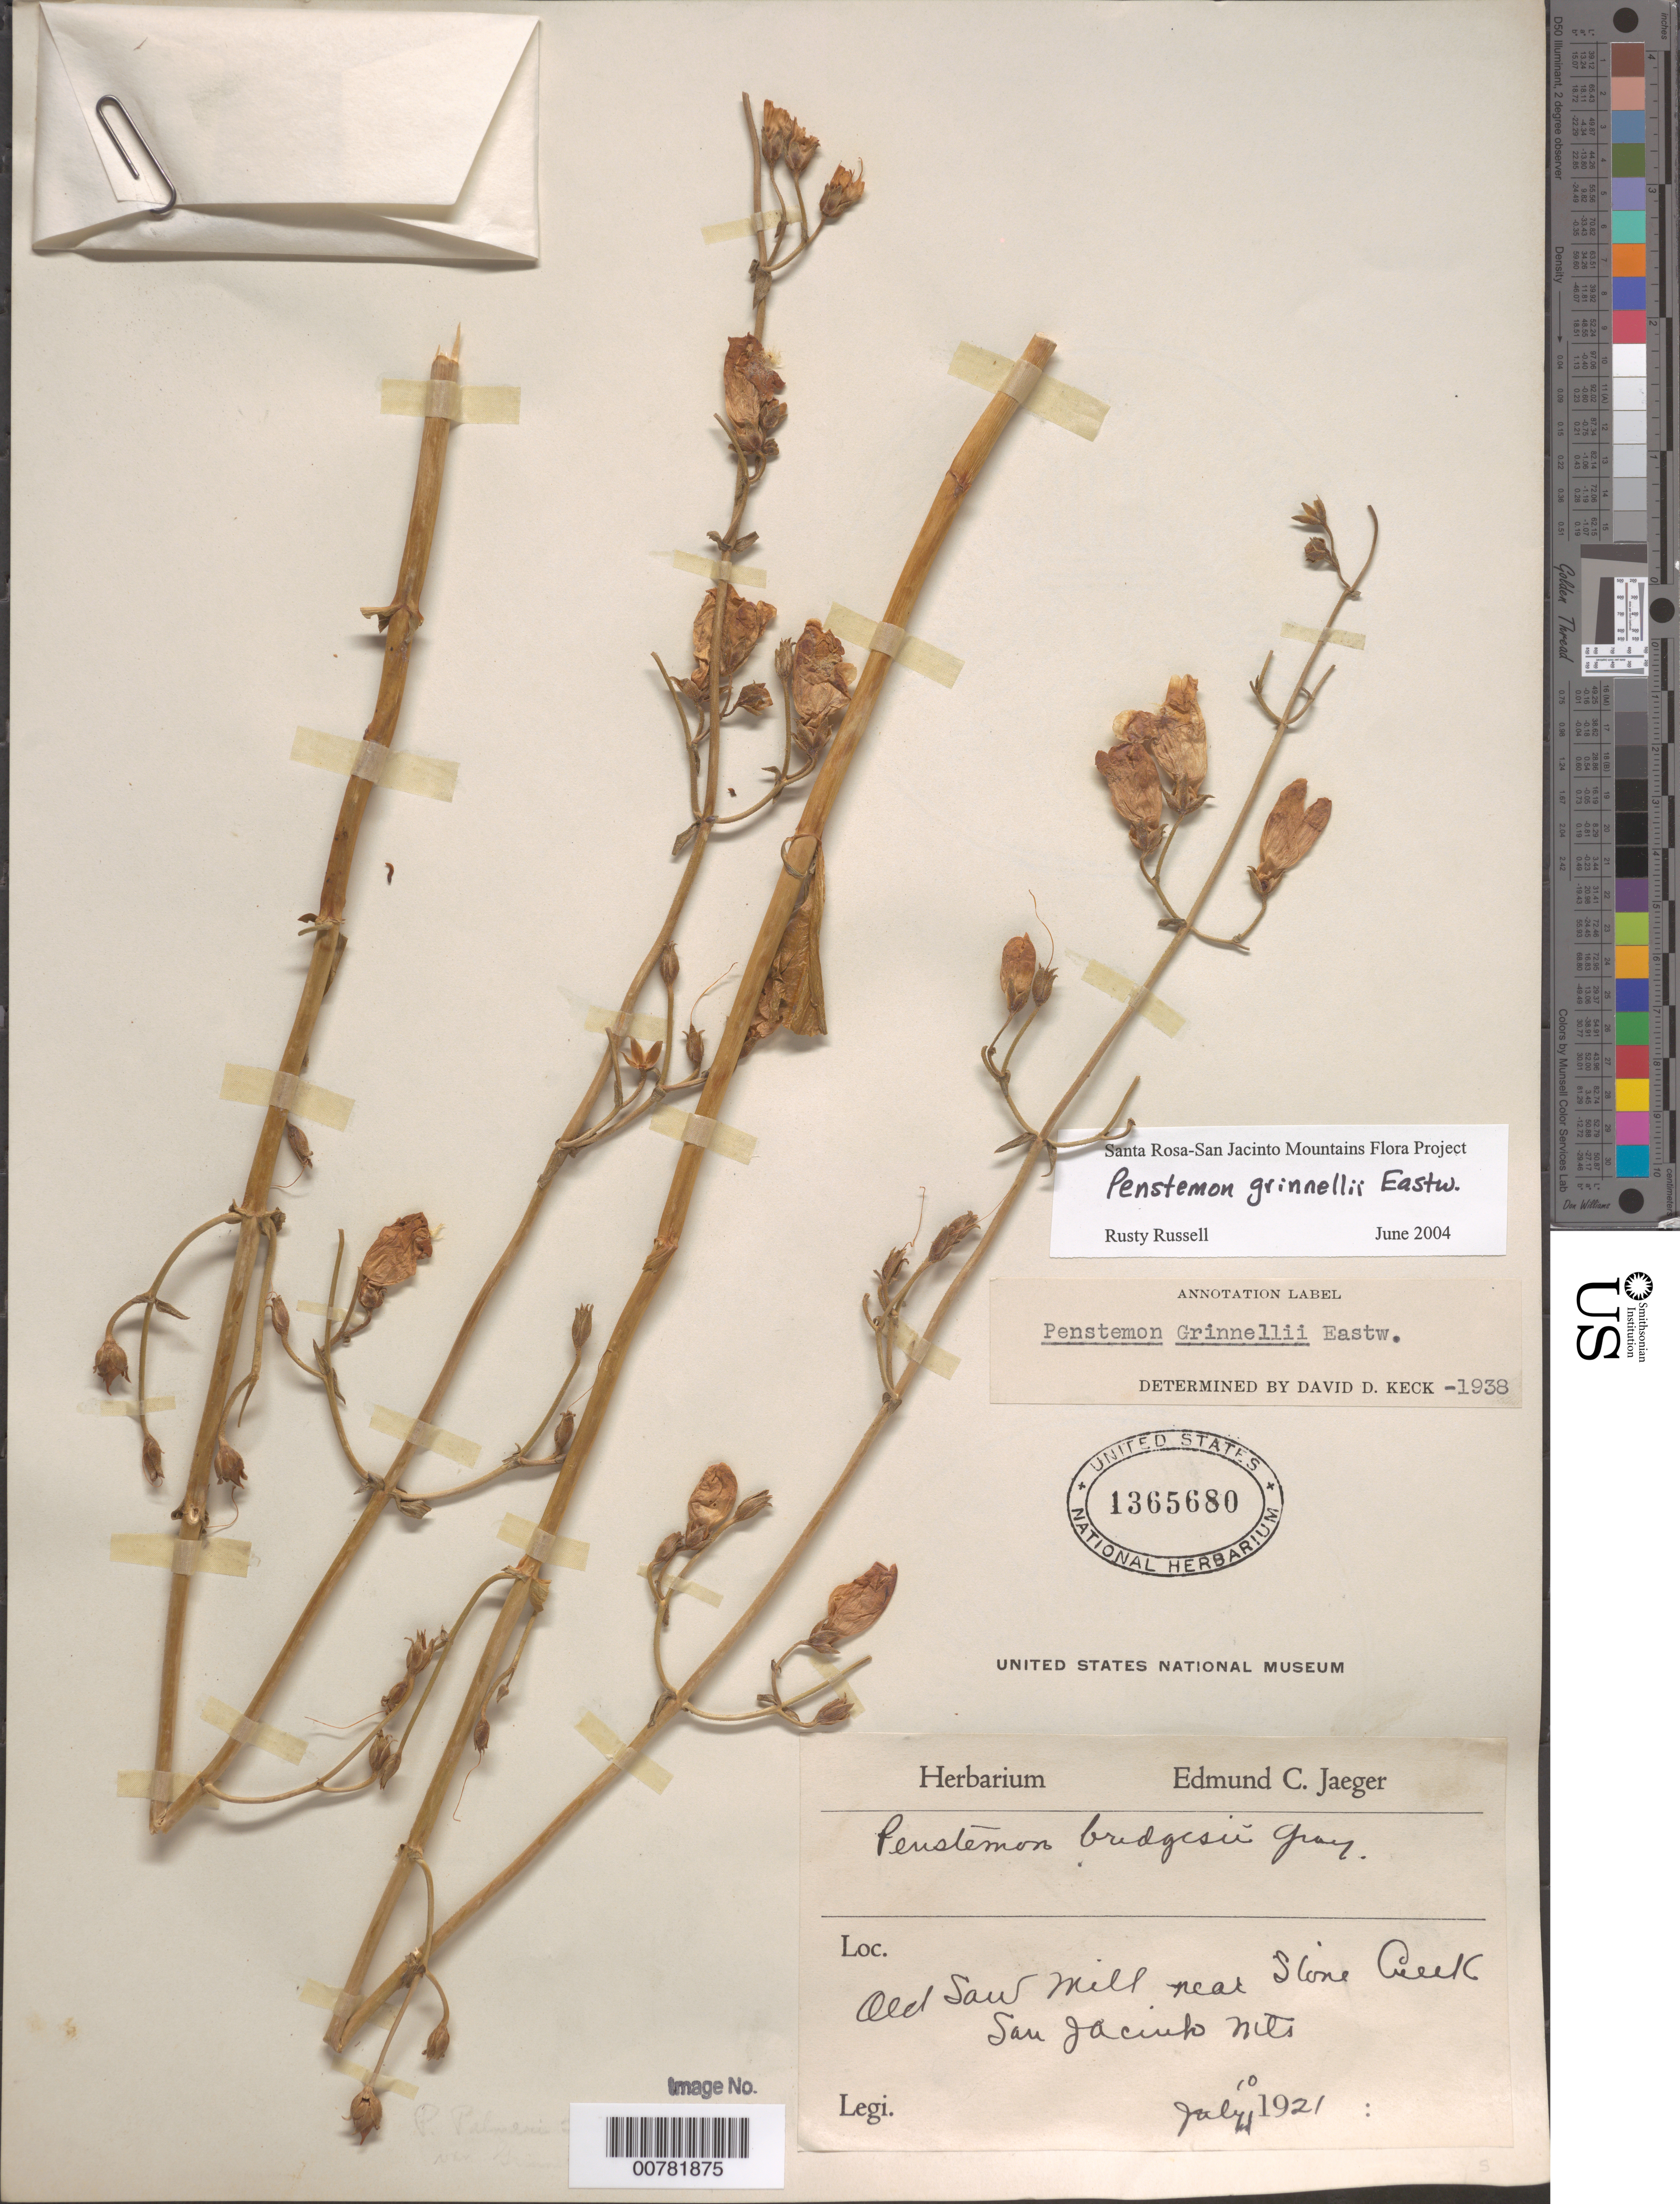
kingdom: Plantae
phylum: Tracheophyta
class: Magnoliopsida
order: Lamiales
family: Plantaginaceae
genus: Penstemon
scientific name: Penstemon grinnellii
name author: Eastw.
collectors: ex herb. E.C. Jaeger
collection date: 1921-07-10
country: United States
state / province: California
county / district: Riverside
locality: Old Saw Mill near Stone Creek. San Jacinto Mts.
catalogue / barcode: US 1365680